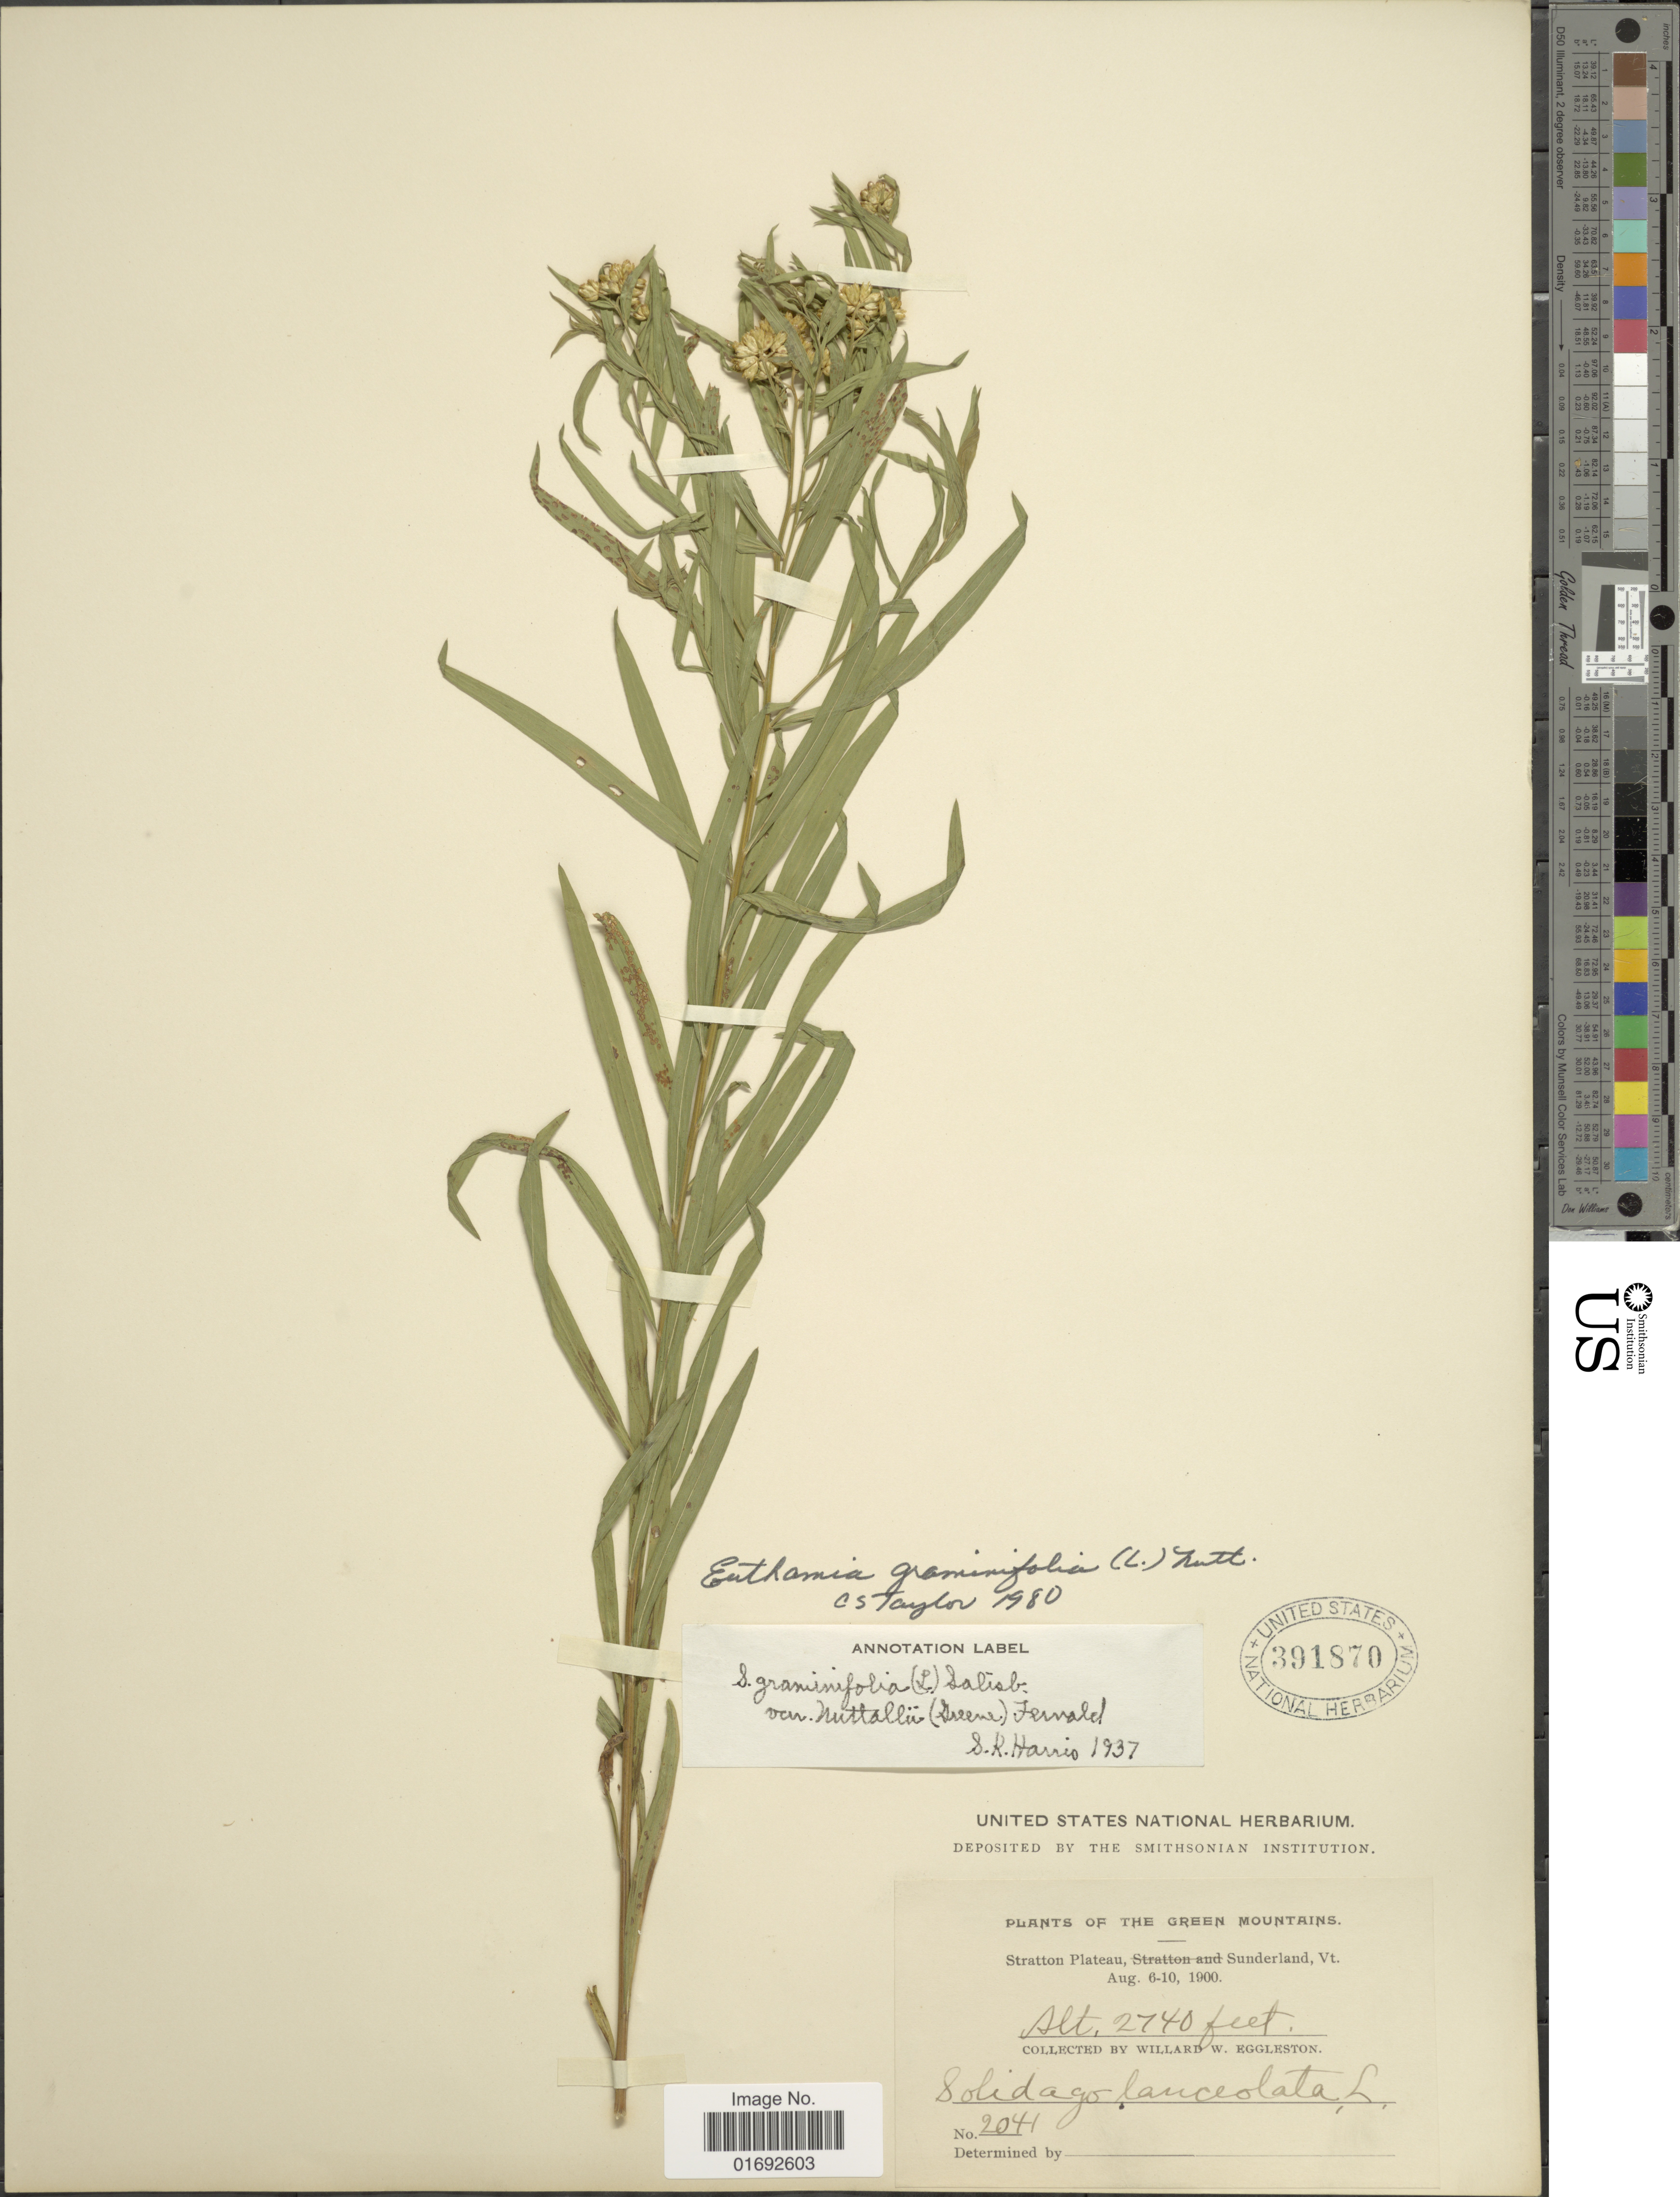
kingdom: Plantae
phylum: Tracheophyta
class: Magnoliopsida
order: Asterales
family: Asteraceae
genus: Euthamia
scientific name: Euthamia graminifolia var. nuttalii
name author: (S.W. Greene) W. Stone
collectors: W. W. Eggleston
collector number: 2041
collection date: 1900-08-06/1900-08-10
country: United States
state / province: Vermont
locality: Green Mountains, Stratton Plateau, Sunderland, Vt.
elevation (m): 835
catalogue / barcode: US 391870